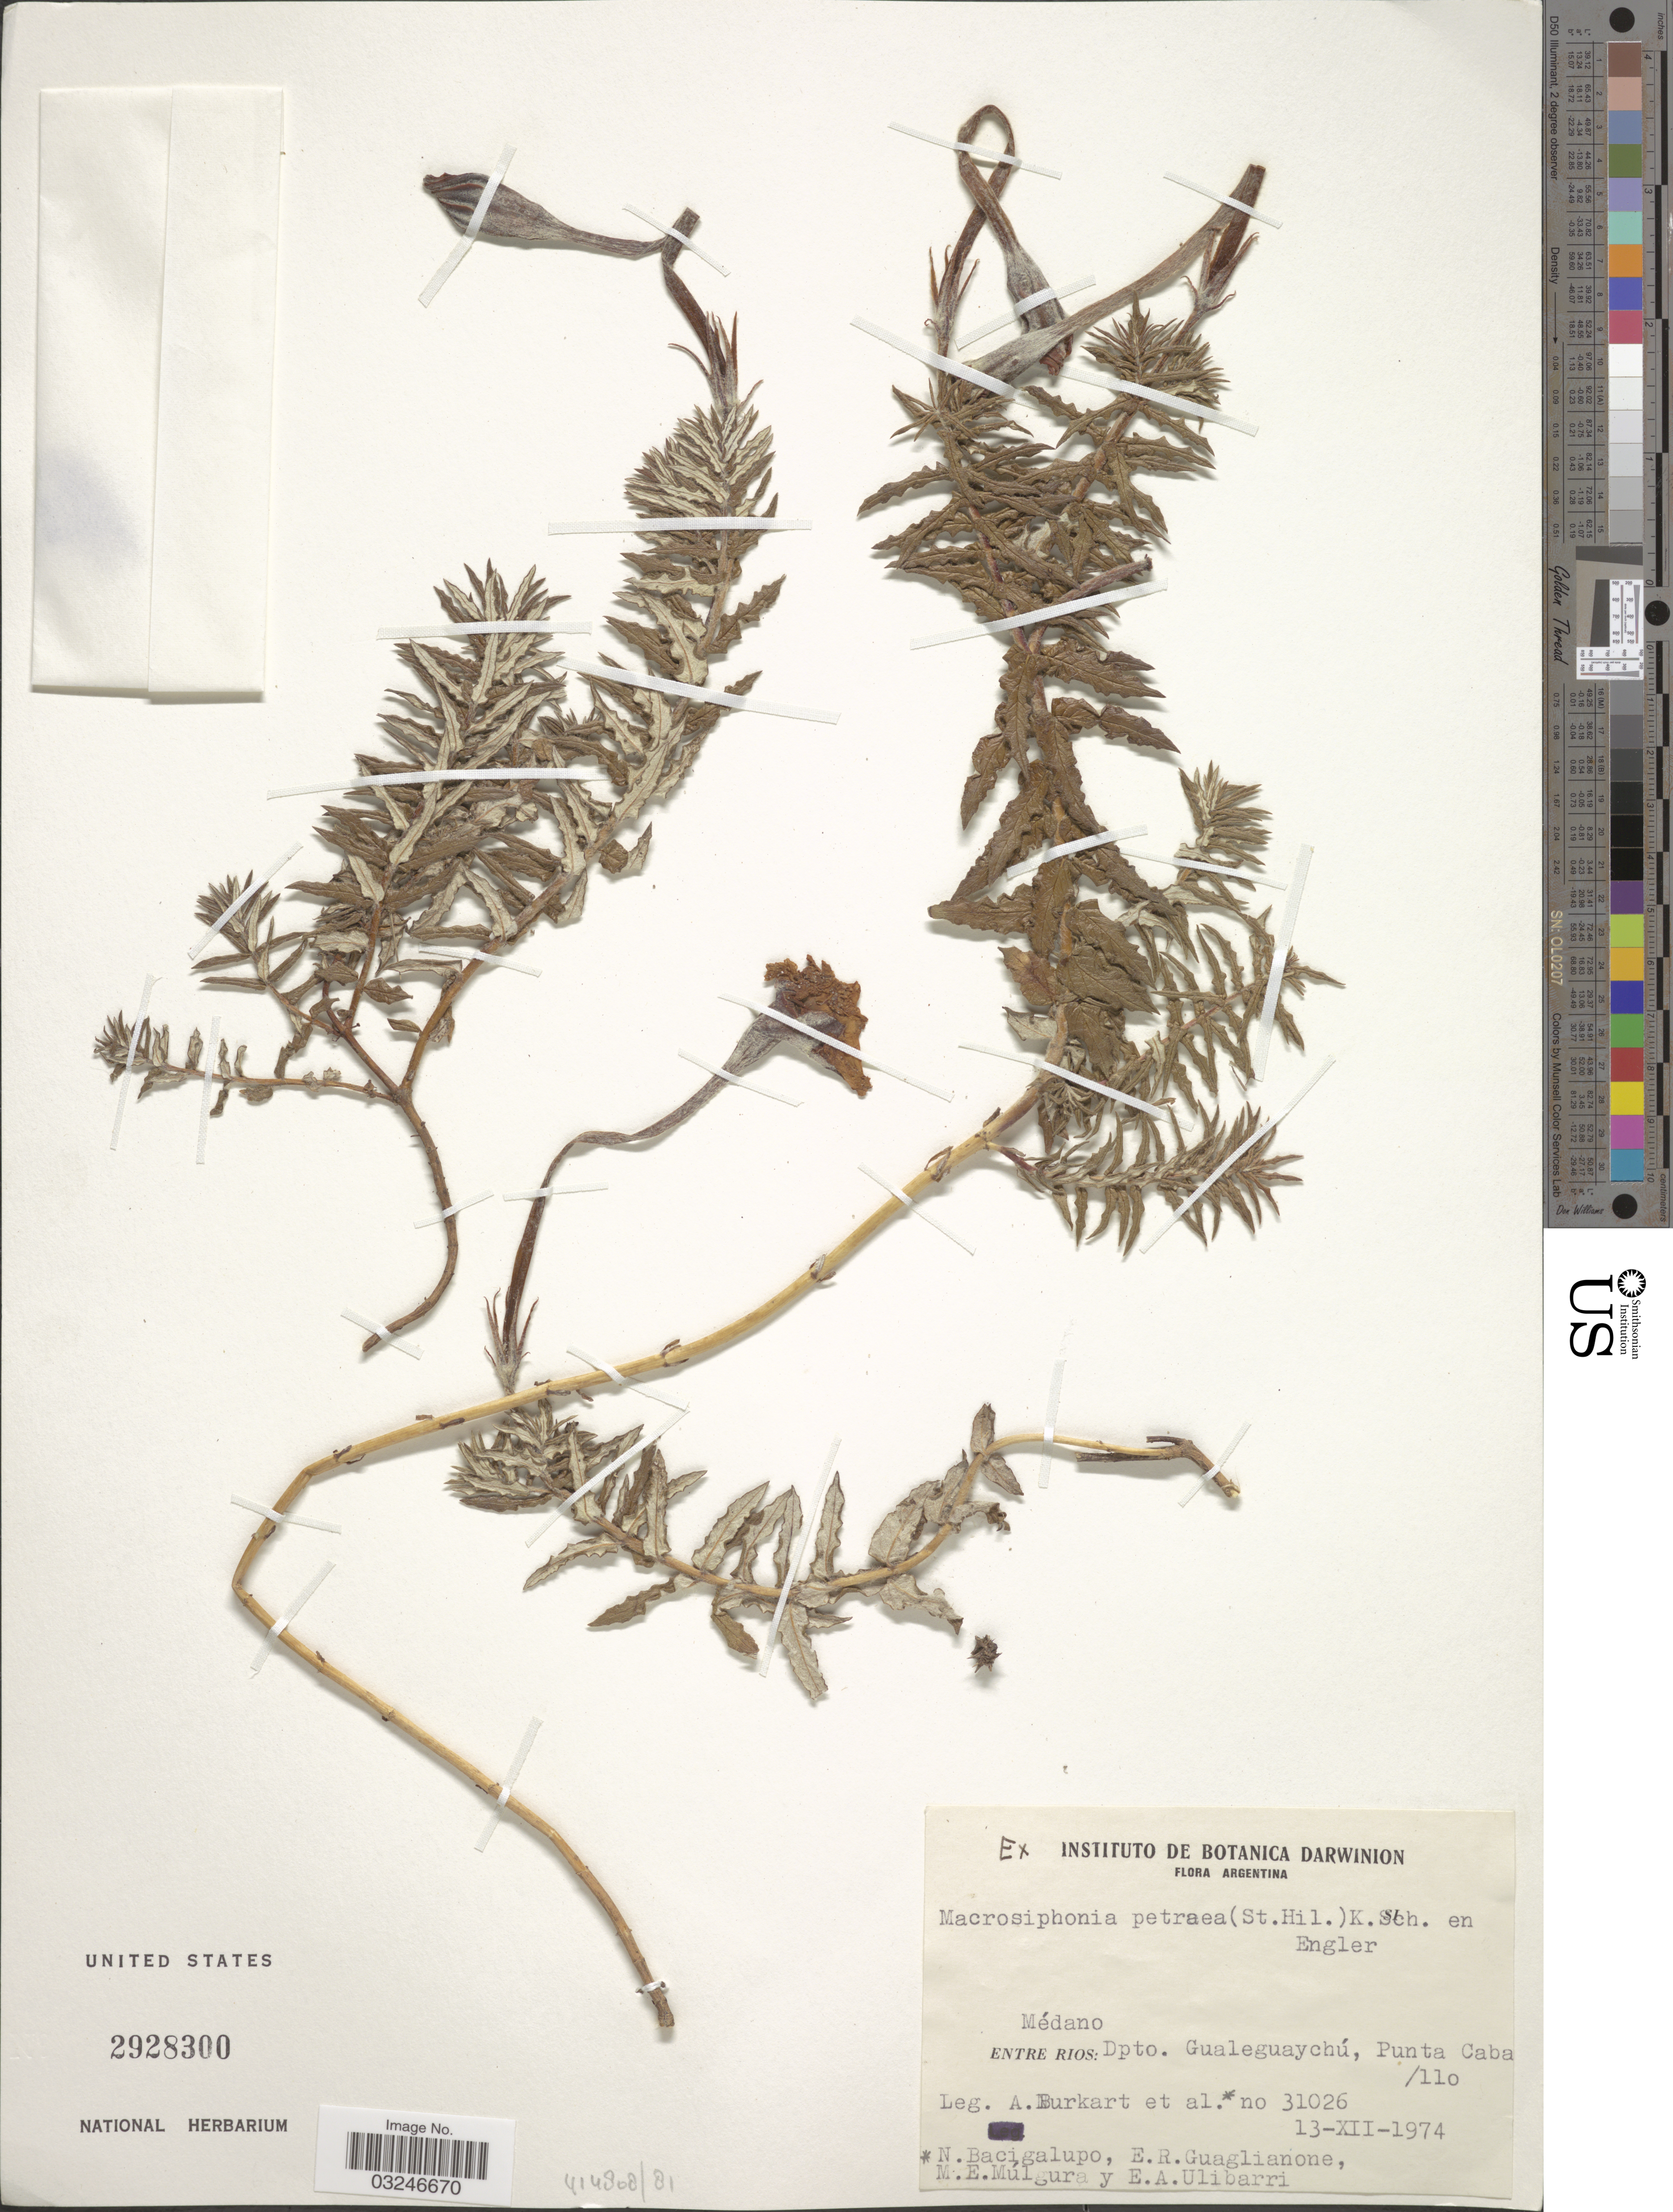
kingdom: Plantae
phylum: Tracheophyta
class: Magnoliopsida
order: Gentianales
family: Apocynaceae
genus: Macrosiphonia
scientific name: Macrosiphonia petraea subsp. petraea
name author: (A. St.-Hil.) Kuntze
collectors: A. E. Burkart, N. M. Bacigalupo, E. R. Guaglianone, M. Mulgura & E. A. Ulibarri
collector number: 31026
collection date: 1974-12-13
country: Argentina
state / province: Entre Rios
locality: Médano. Dpto. Gualeguaychú, Punta Caballo.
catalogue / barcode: US 2928300